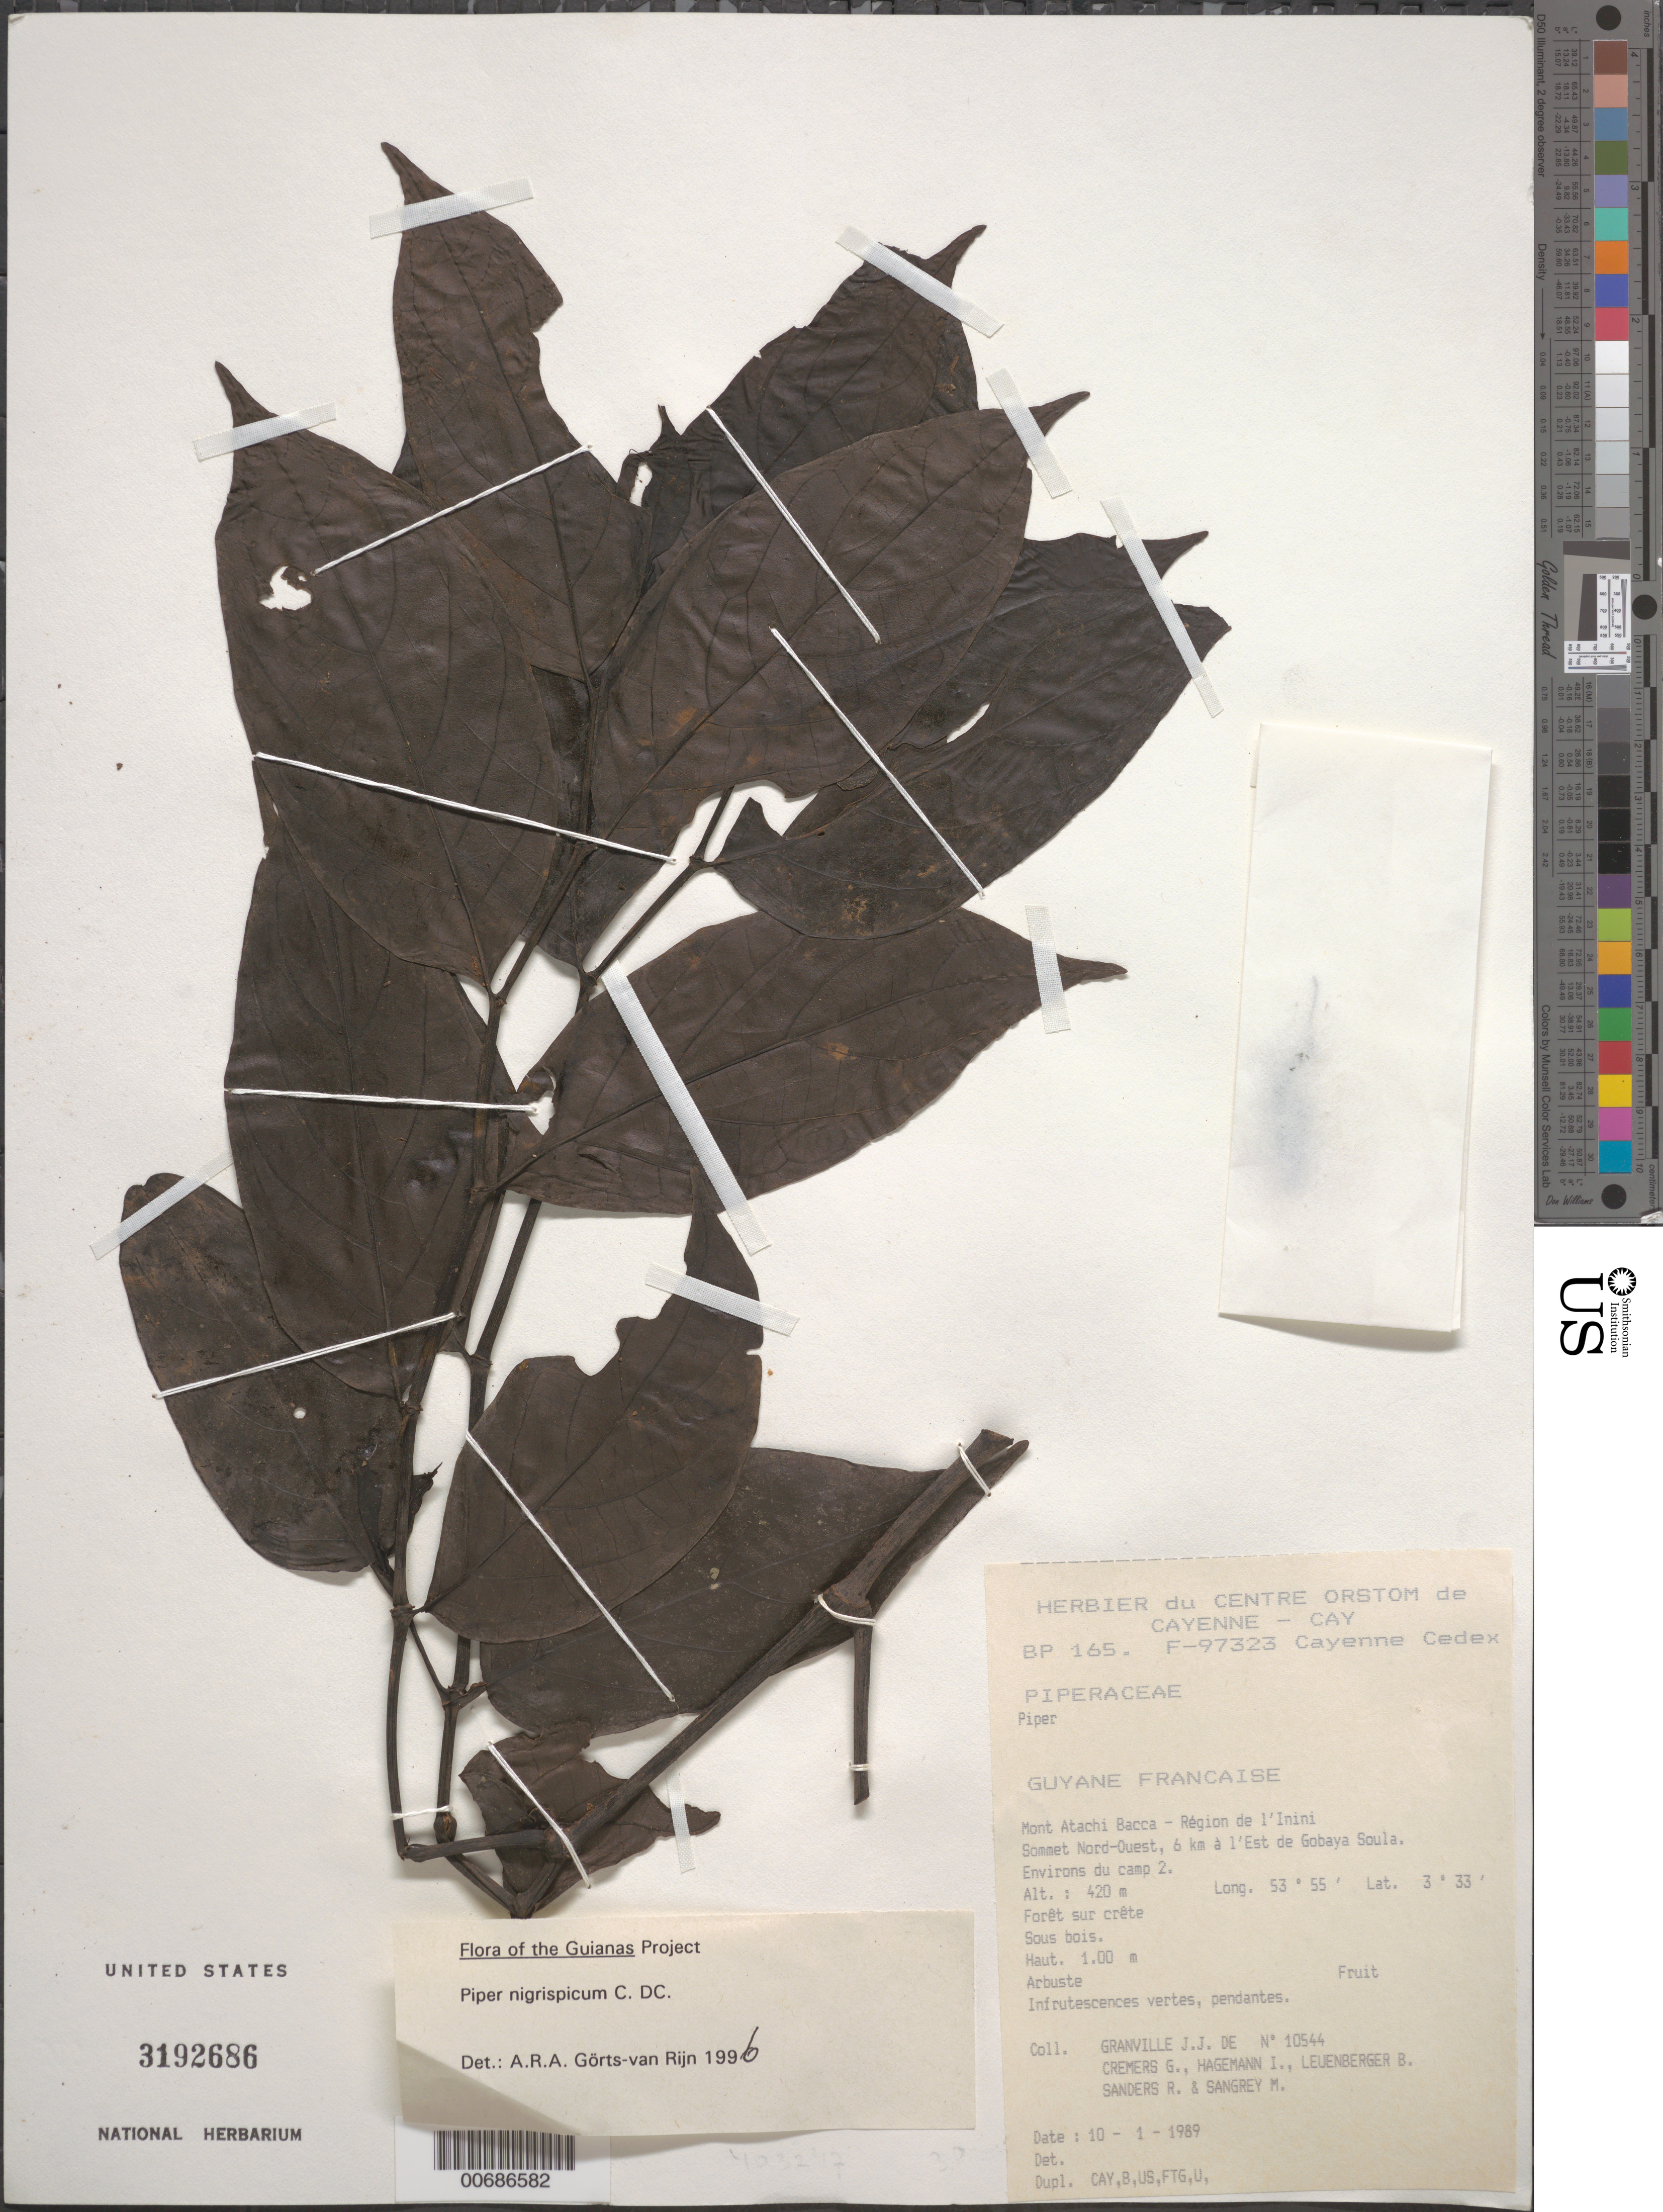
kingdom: Plantae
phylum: Tracheophyta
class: Magnoliopsida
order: Piperales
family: Piperaceae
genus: Piper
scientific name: Piper nigrispicum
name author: C. DC.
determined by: Görts-van Rijn, A. R. A.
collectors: J.-J. de Granville, G. Cremers, J. Hagemann, B. E. Leuenberger & M. S. Sangrey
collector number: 10544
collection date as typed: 10-Jan-89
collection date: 1989-01-10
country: French Guiana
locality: Mont Atachi Bacca, région de l'Inini, sommet Nord-Ouest, 6 km à l'Est de Gobaya Soula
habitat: Forêt sur crête. Sous bois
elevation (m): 420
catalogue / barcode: US 3192686